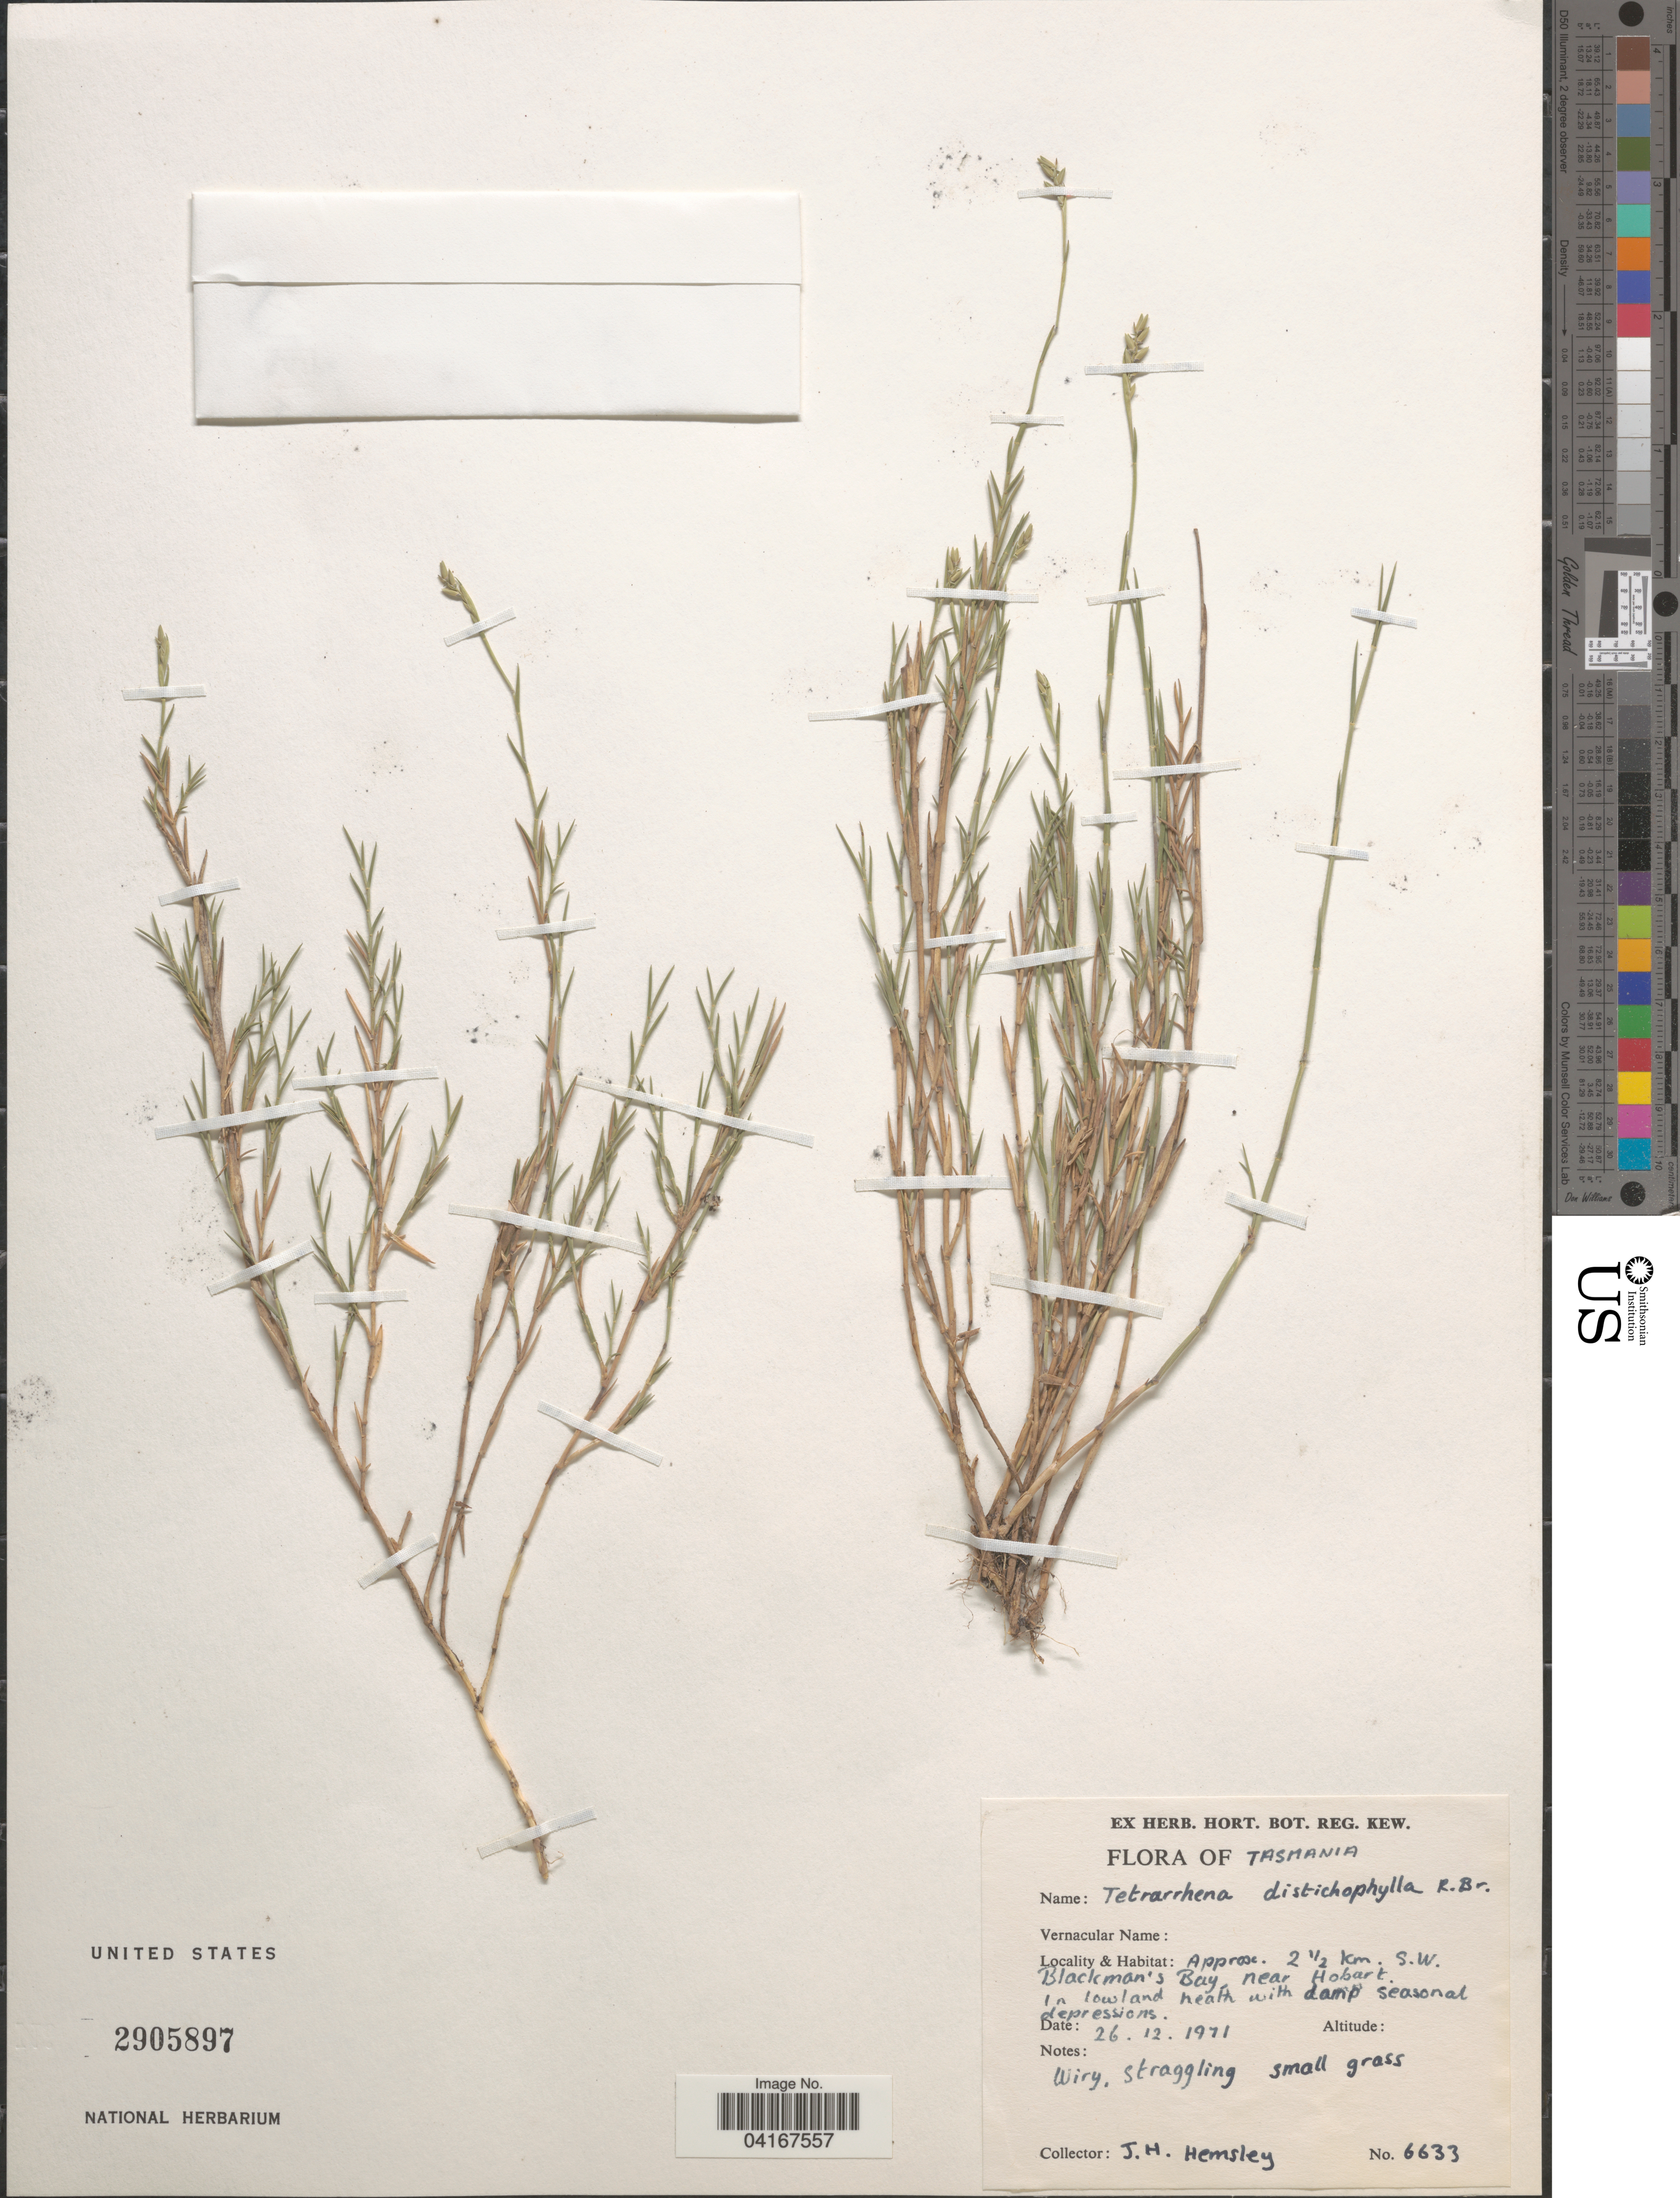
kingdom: Plantae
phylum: Tracheophyta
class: Liliopsida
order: Poales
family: Poaceae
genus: Tetrarrhena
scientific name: Tetrarrhena distichophylla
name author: (Labill.) R. Br.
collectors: J. H. Hemsley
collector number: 6633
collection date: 1971-12-26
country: Australia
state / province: Tasmania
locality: Approx. 2½ km. S.W. Blackman's Bay near Hobart.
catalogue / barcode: US 2905897